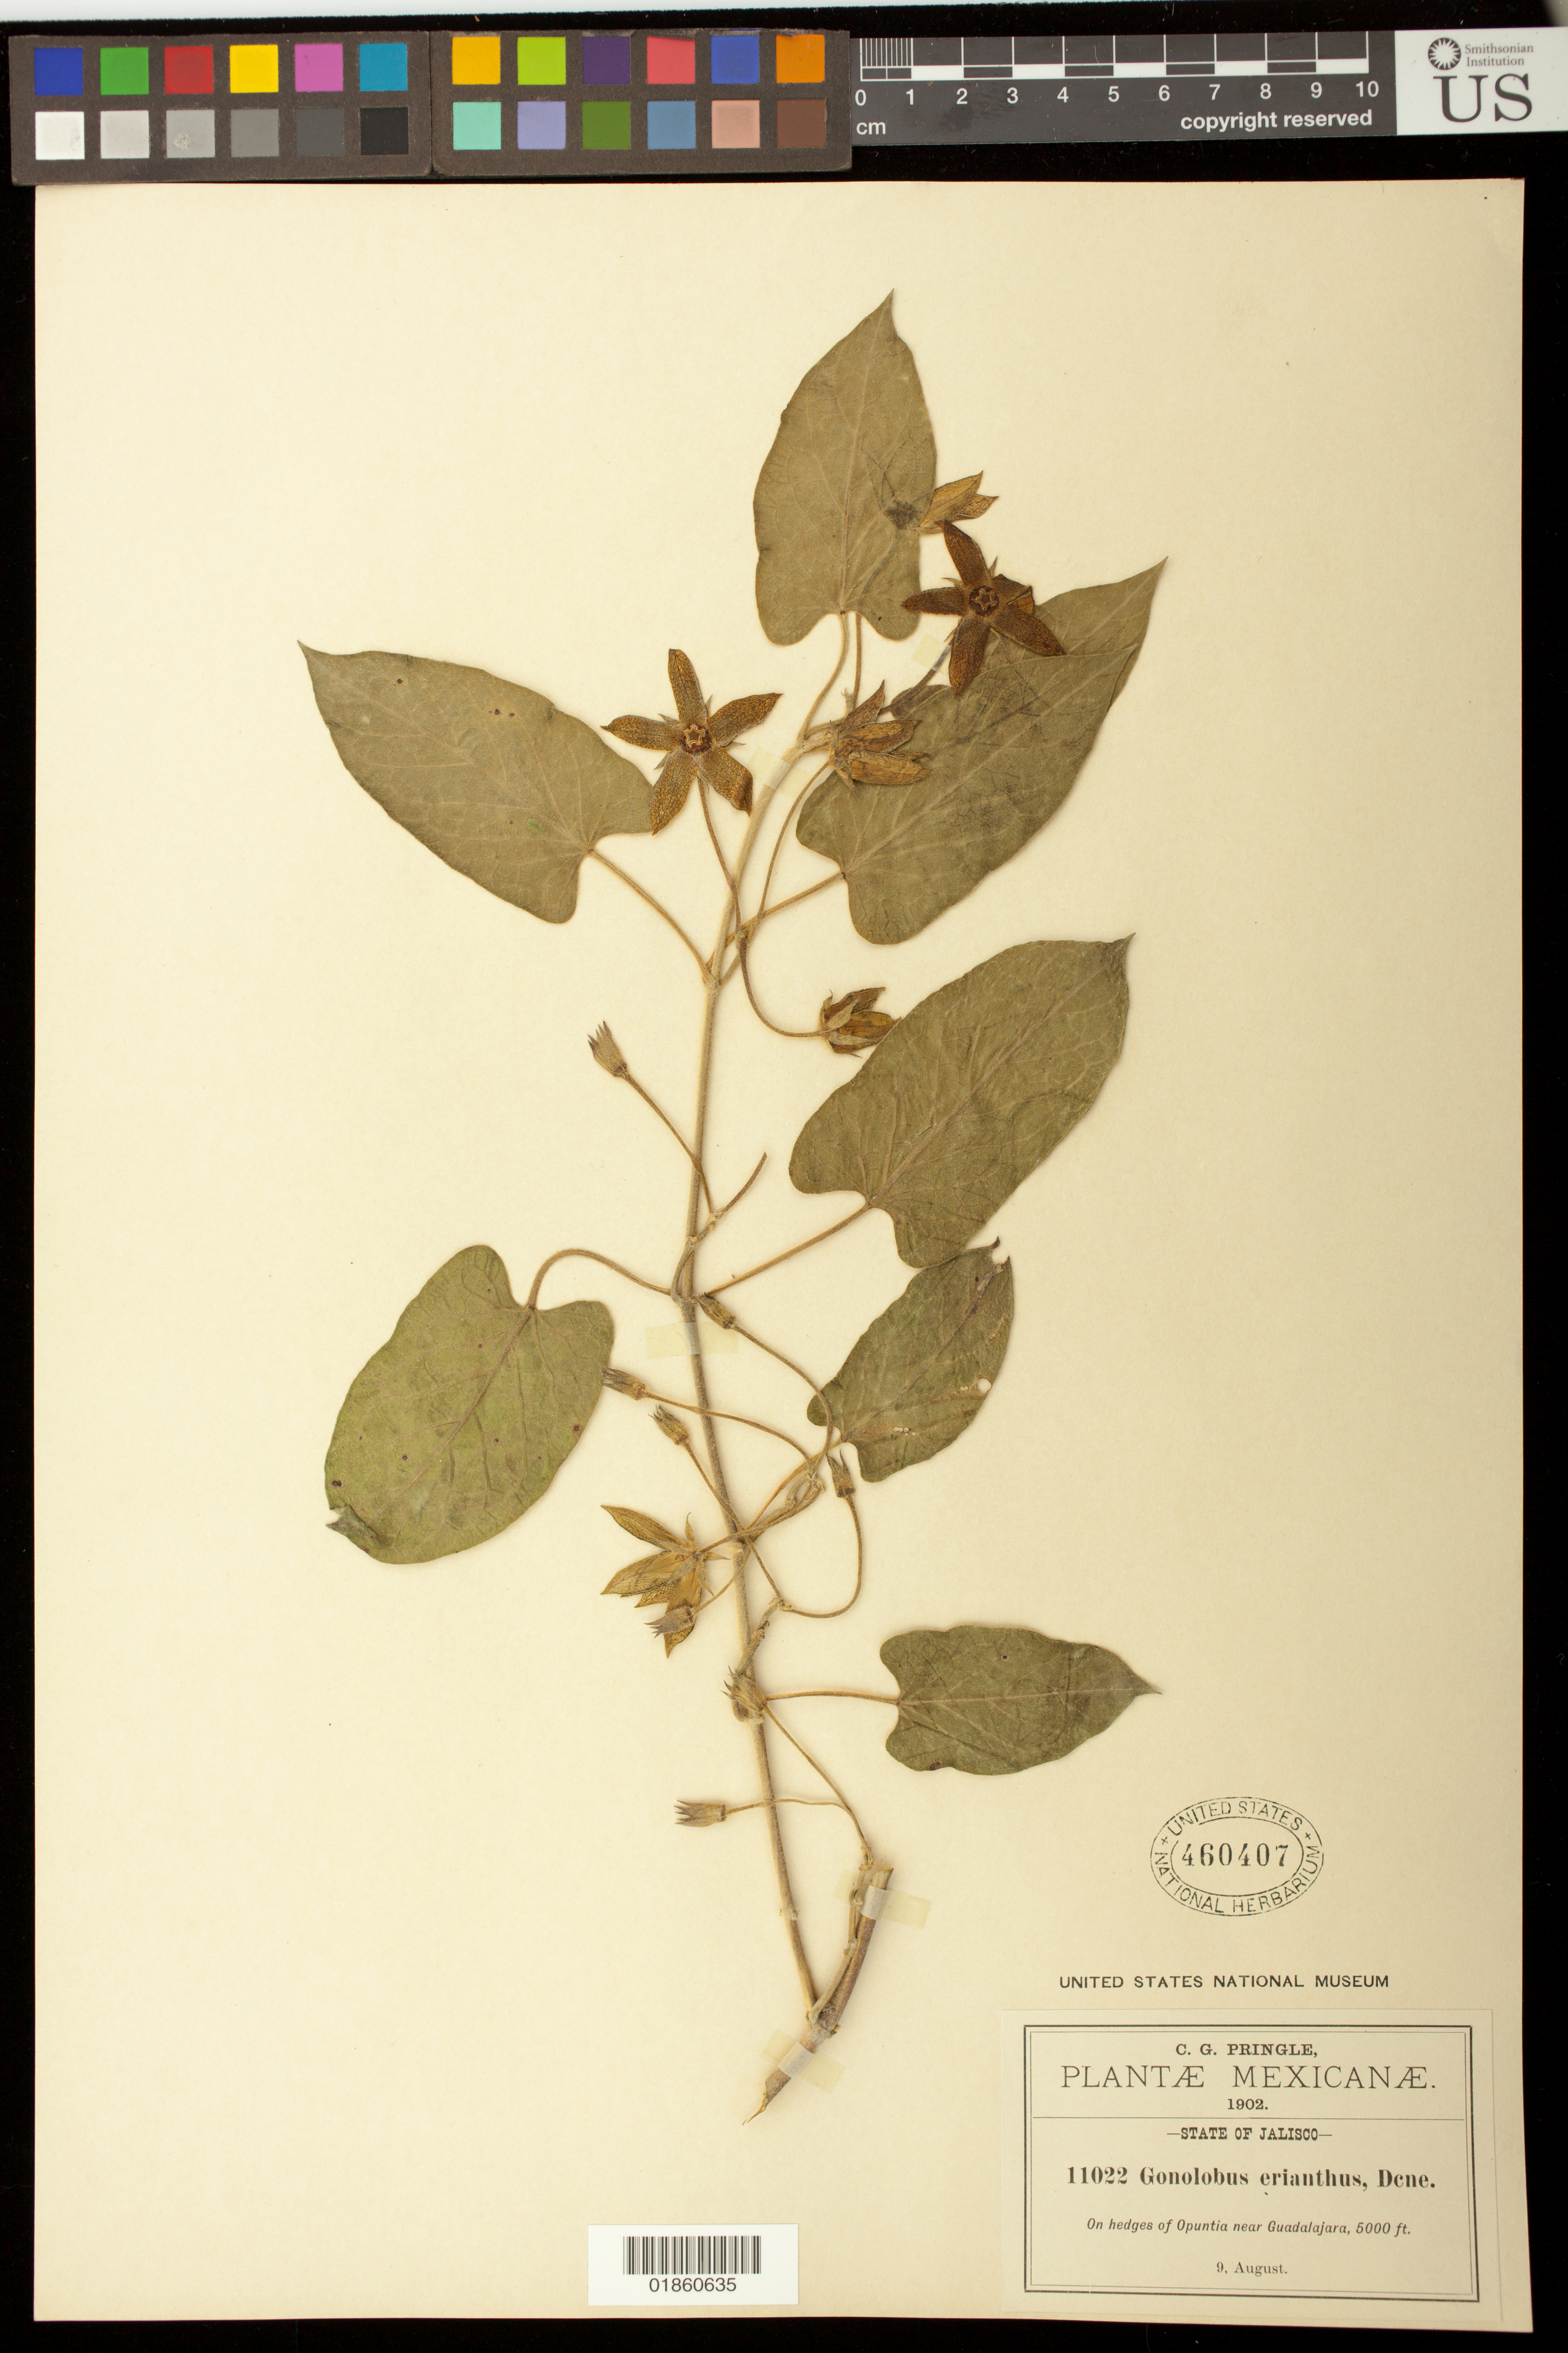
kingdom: Plantae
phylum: Tracheophyta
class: Magnoliopsida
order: Gentianales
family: Apocynaceae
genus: Gonolobus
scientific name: Gonolobus erianthus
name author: Decne.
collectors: C. G. Pringle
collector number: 11022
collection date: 1902-08-09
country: Mexico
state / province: Jalisco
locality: near Guadalajara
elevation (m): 1524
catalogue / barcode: US 460407